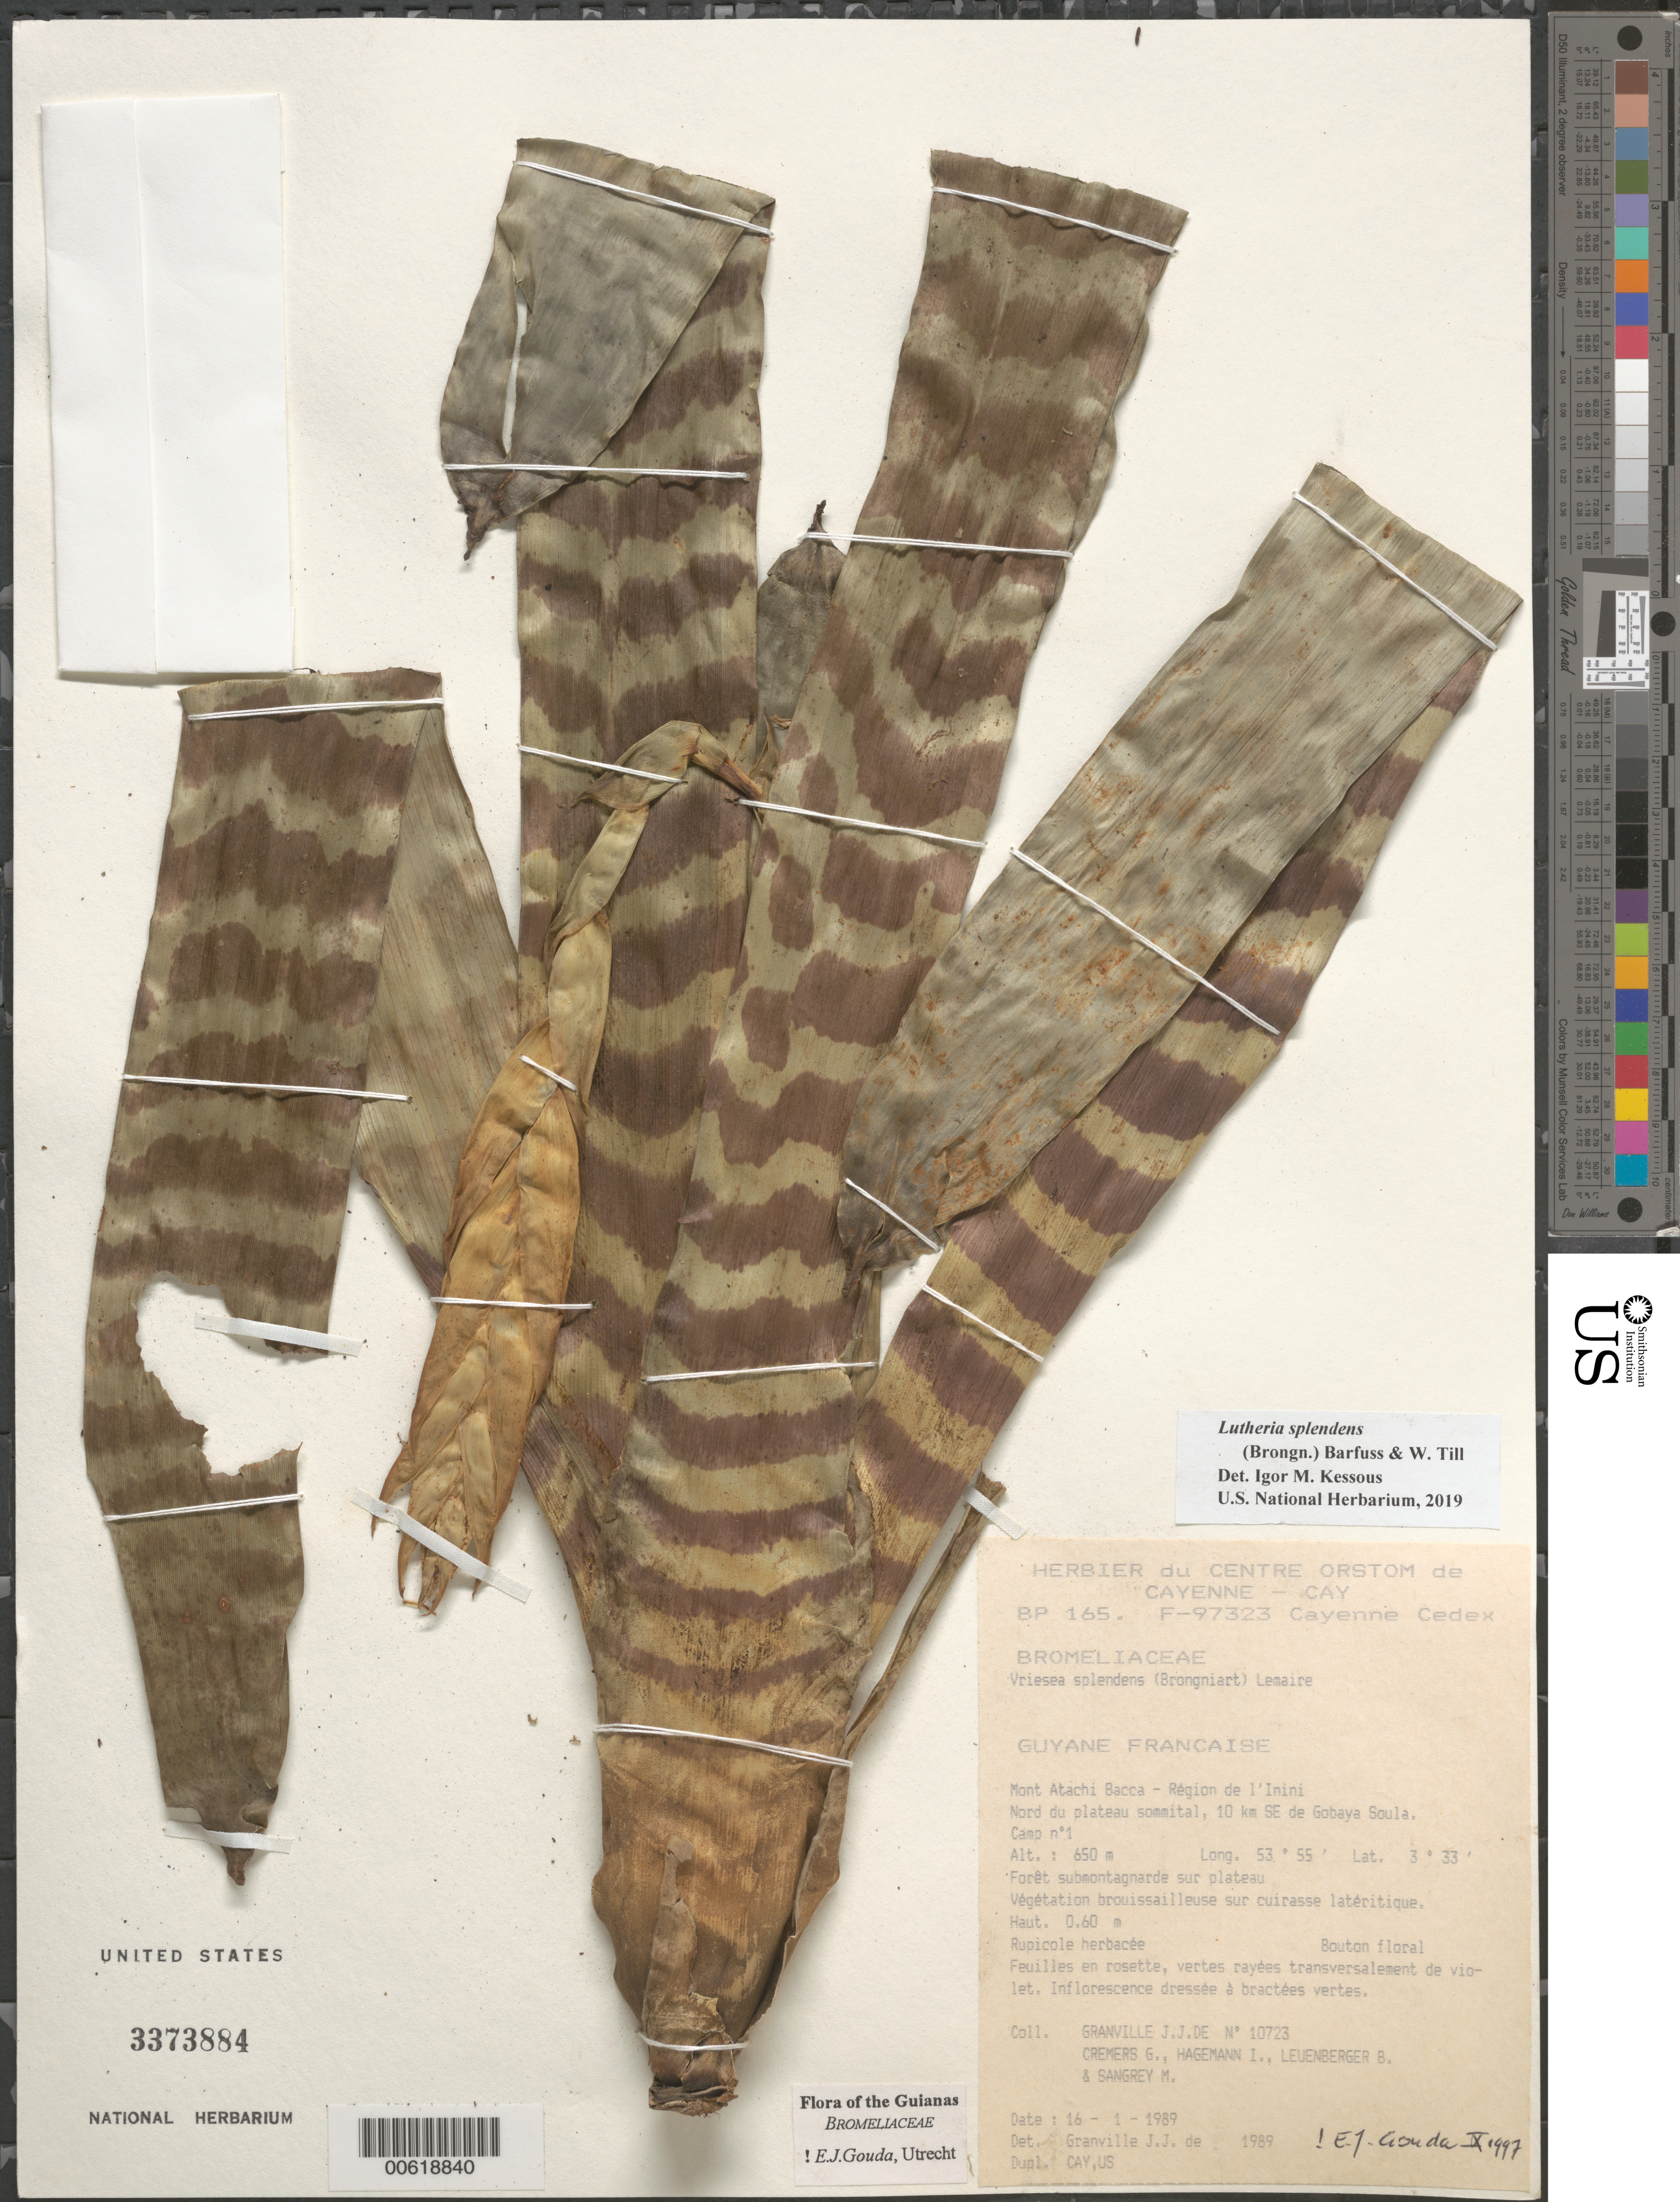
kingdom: Plantae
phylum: Tracheophyta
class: Liliopsida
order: Poales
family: Bromeliaceae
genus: Lutheria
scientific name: Lutheria splendens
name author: (Brongn.) W. Till & Barfuss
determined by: Kessous, Igor M.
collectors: J.-J. de Granville, G. Cremers, J. Hagemann, B. E. Leuenberger & M. S. Sangrey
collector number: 10723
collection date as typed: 16-Jan-89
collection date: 1989-01-16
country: French Guiana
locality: Mont Atachi Bacca, région de l'Inini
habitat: Forêt submontagnarde sur plateau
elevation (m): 650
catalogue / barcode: US 3373884